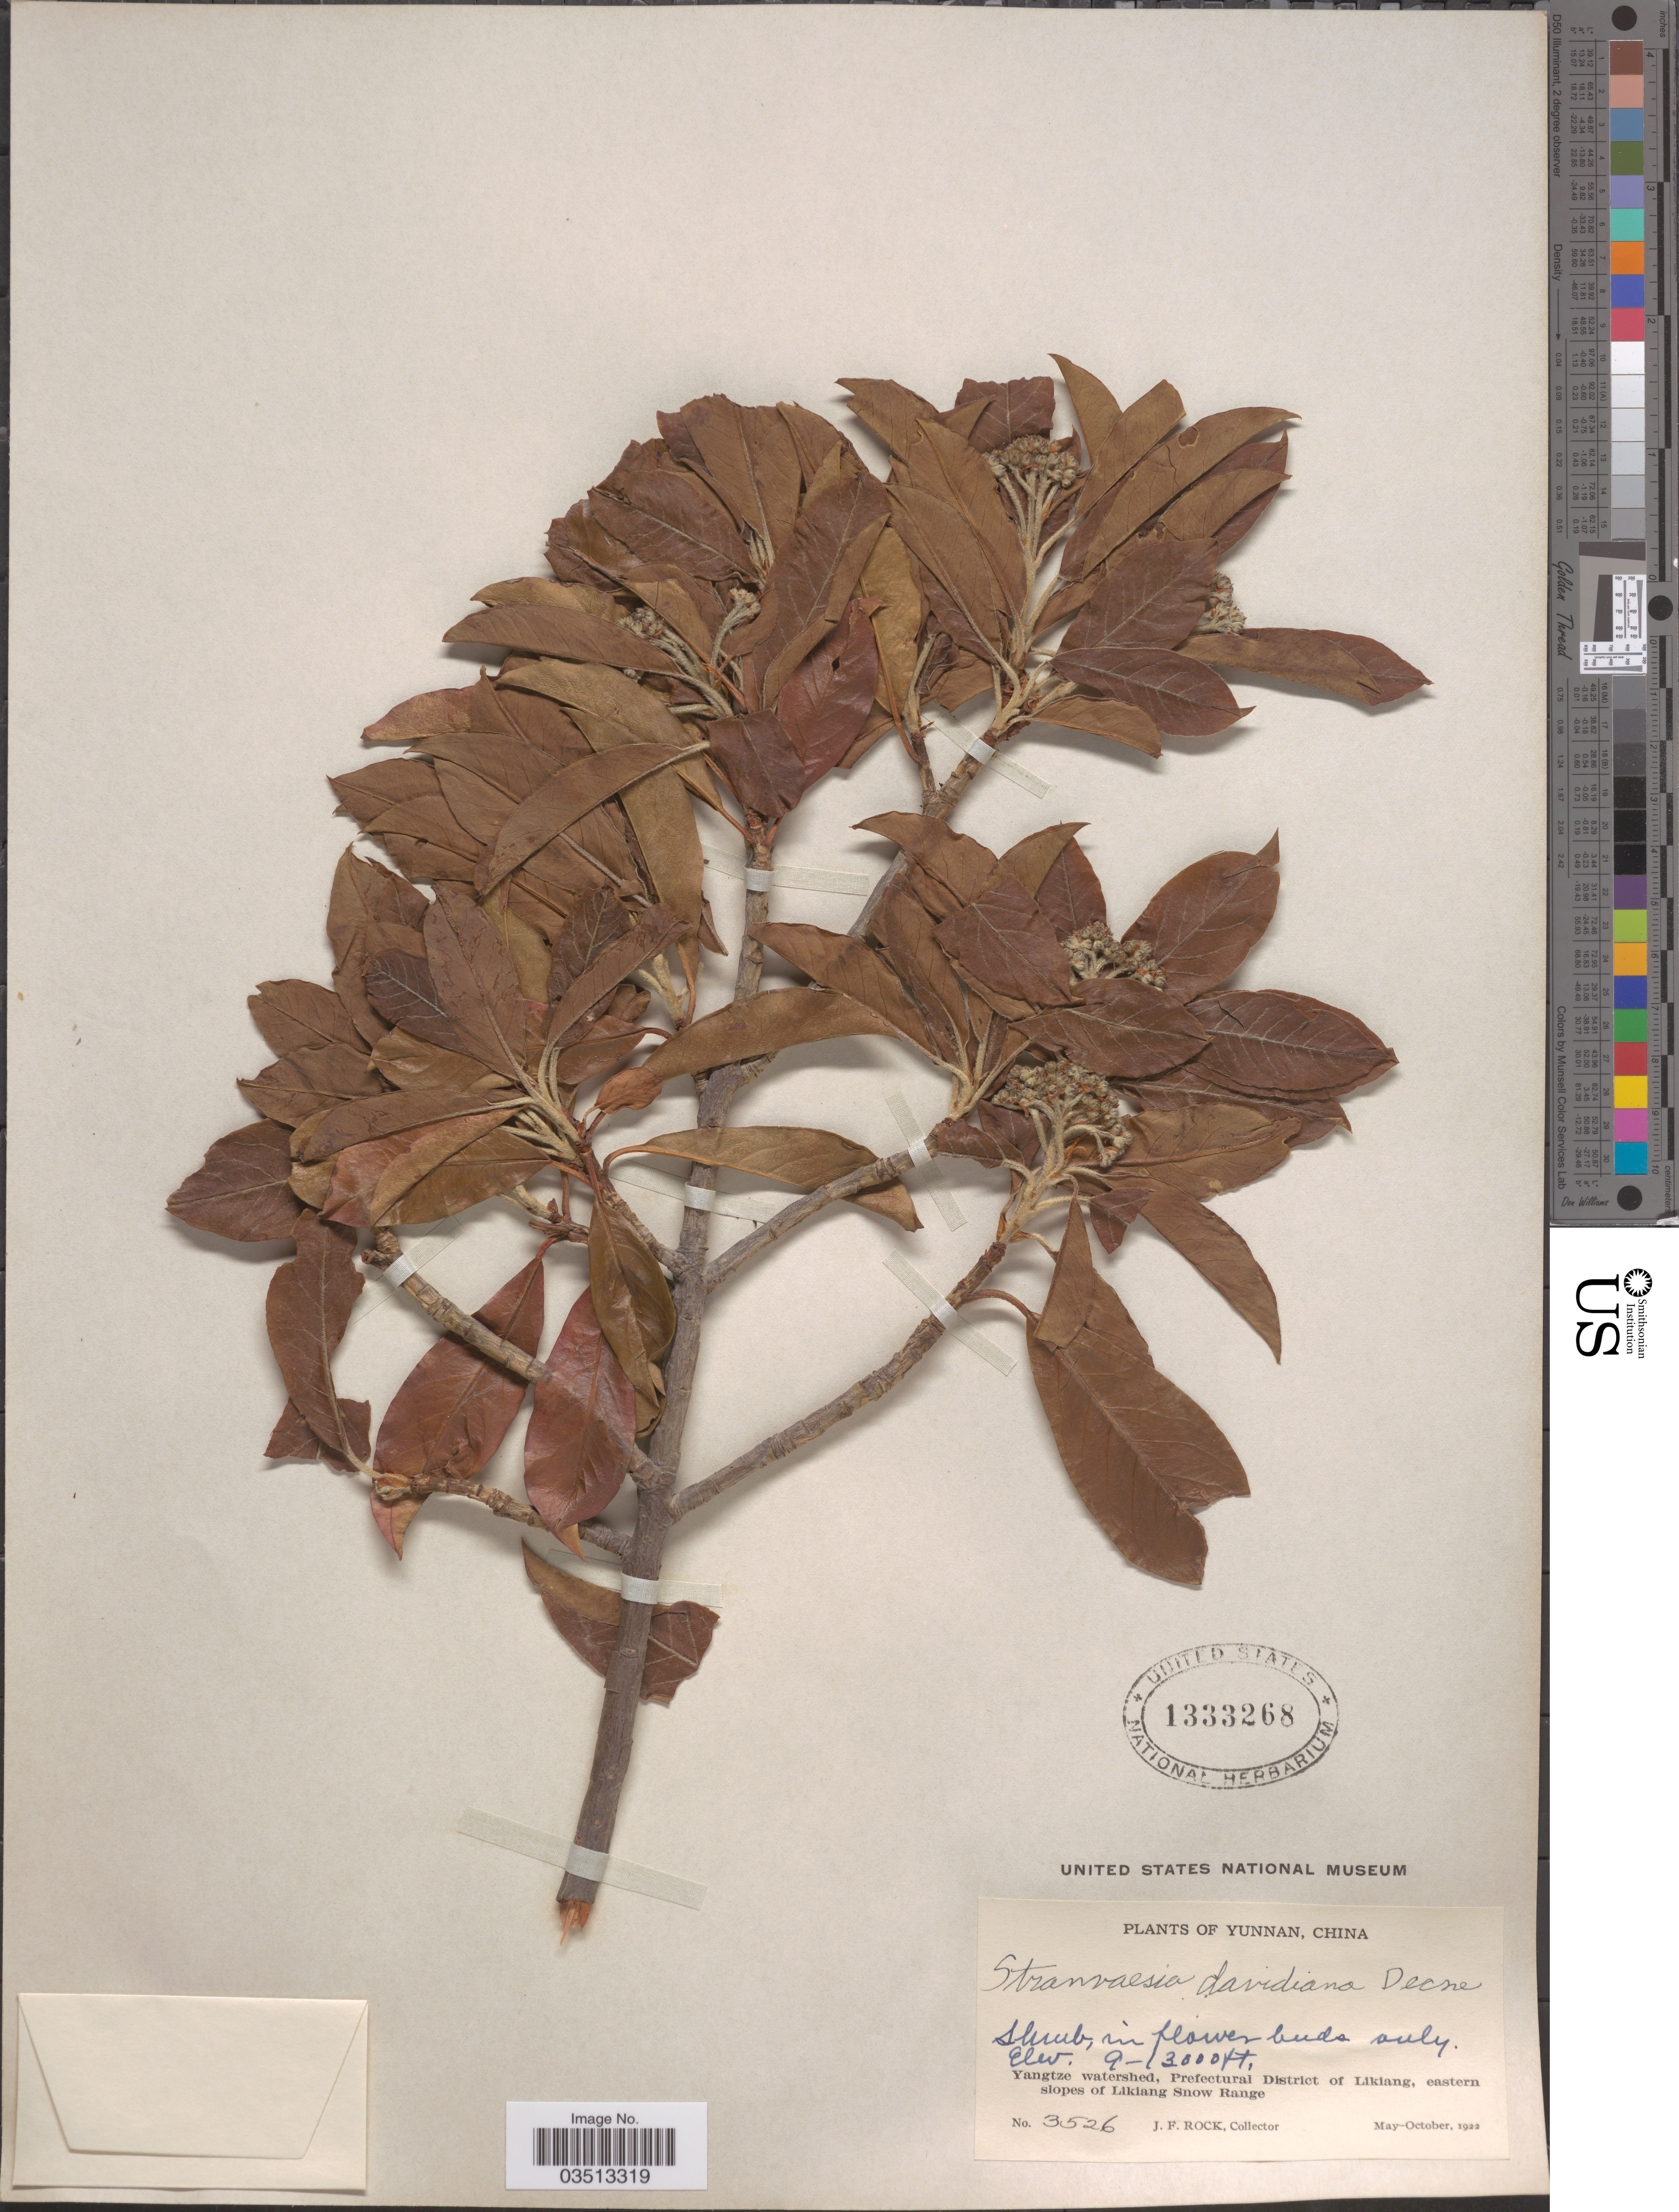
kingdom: Plantae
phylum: Tracheophyta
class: Magnoliopsida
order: Rosales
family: Rosaceae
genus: Stranvaesia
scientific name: Stranvaesia davidiana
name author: Decne.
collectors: J. Rock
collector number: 3526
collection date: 1922-05/1922-10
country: China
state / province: Yunnan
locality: Yangtze watershed, Prefectural District of Likiang, eastern slopes of Likiang Snow Range.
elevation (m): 2743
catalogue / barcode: US 1333268